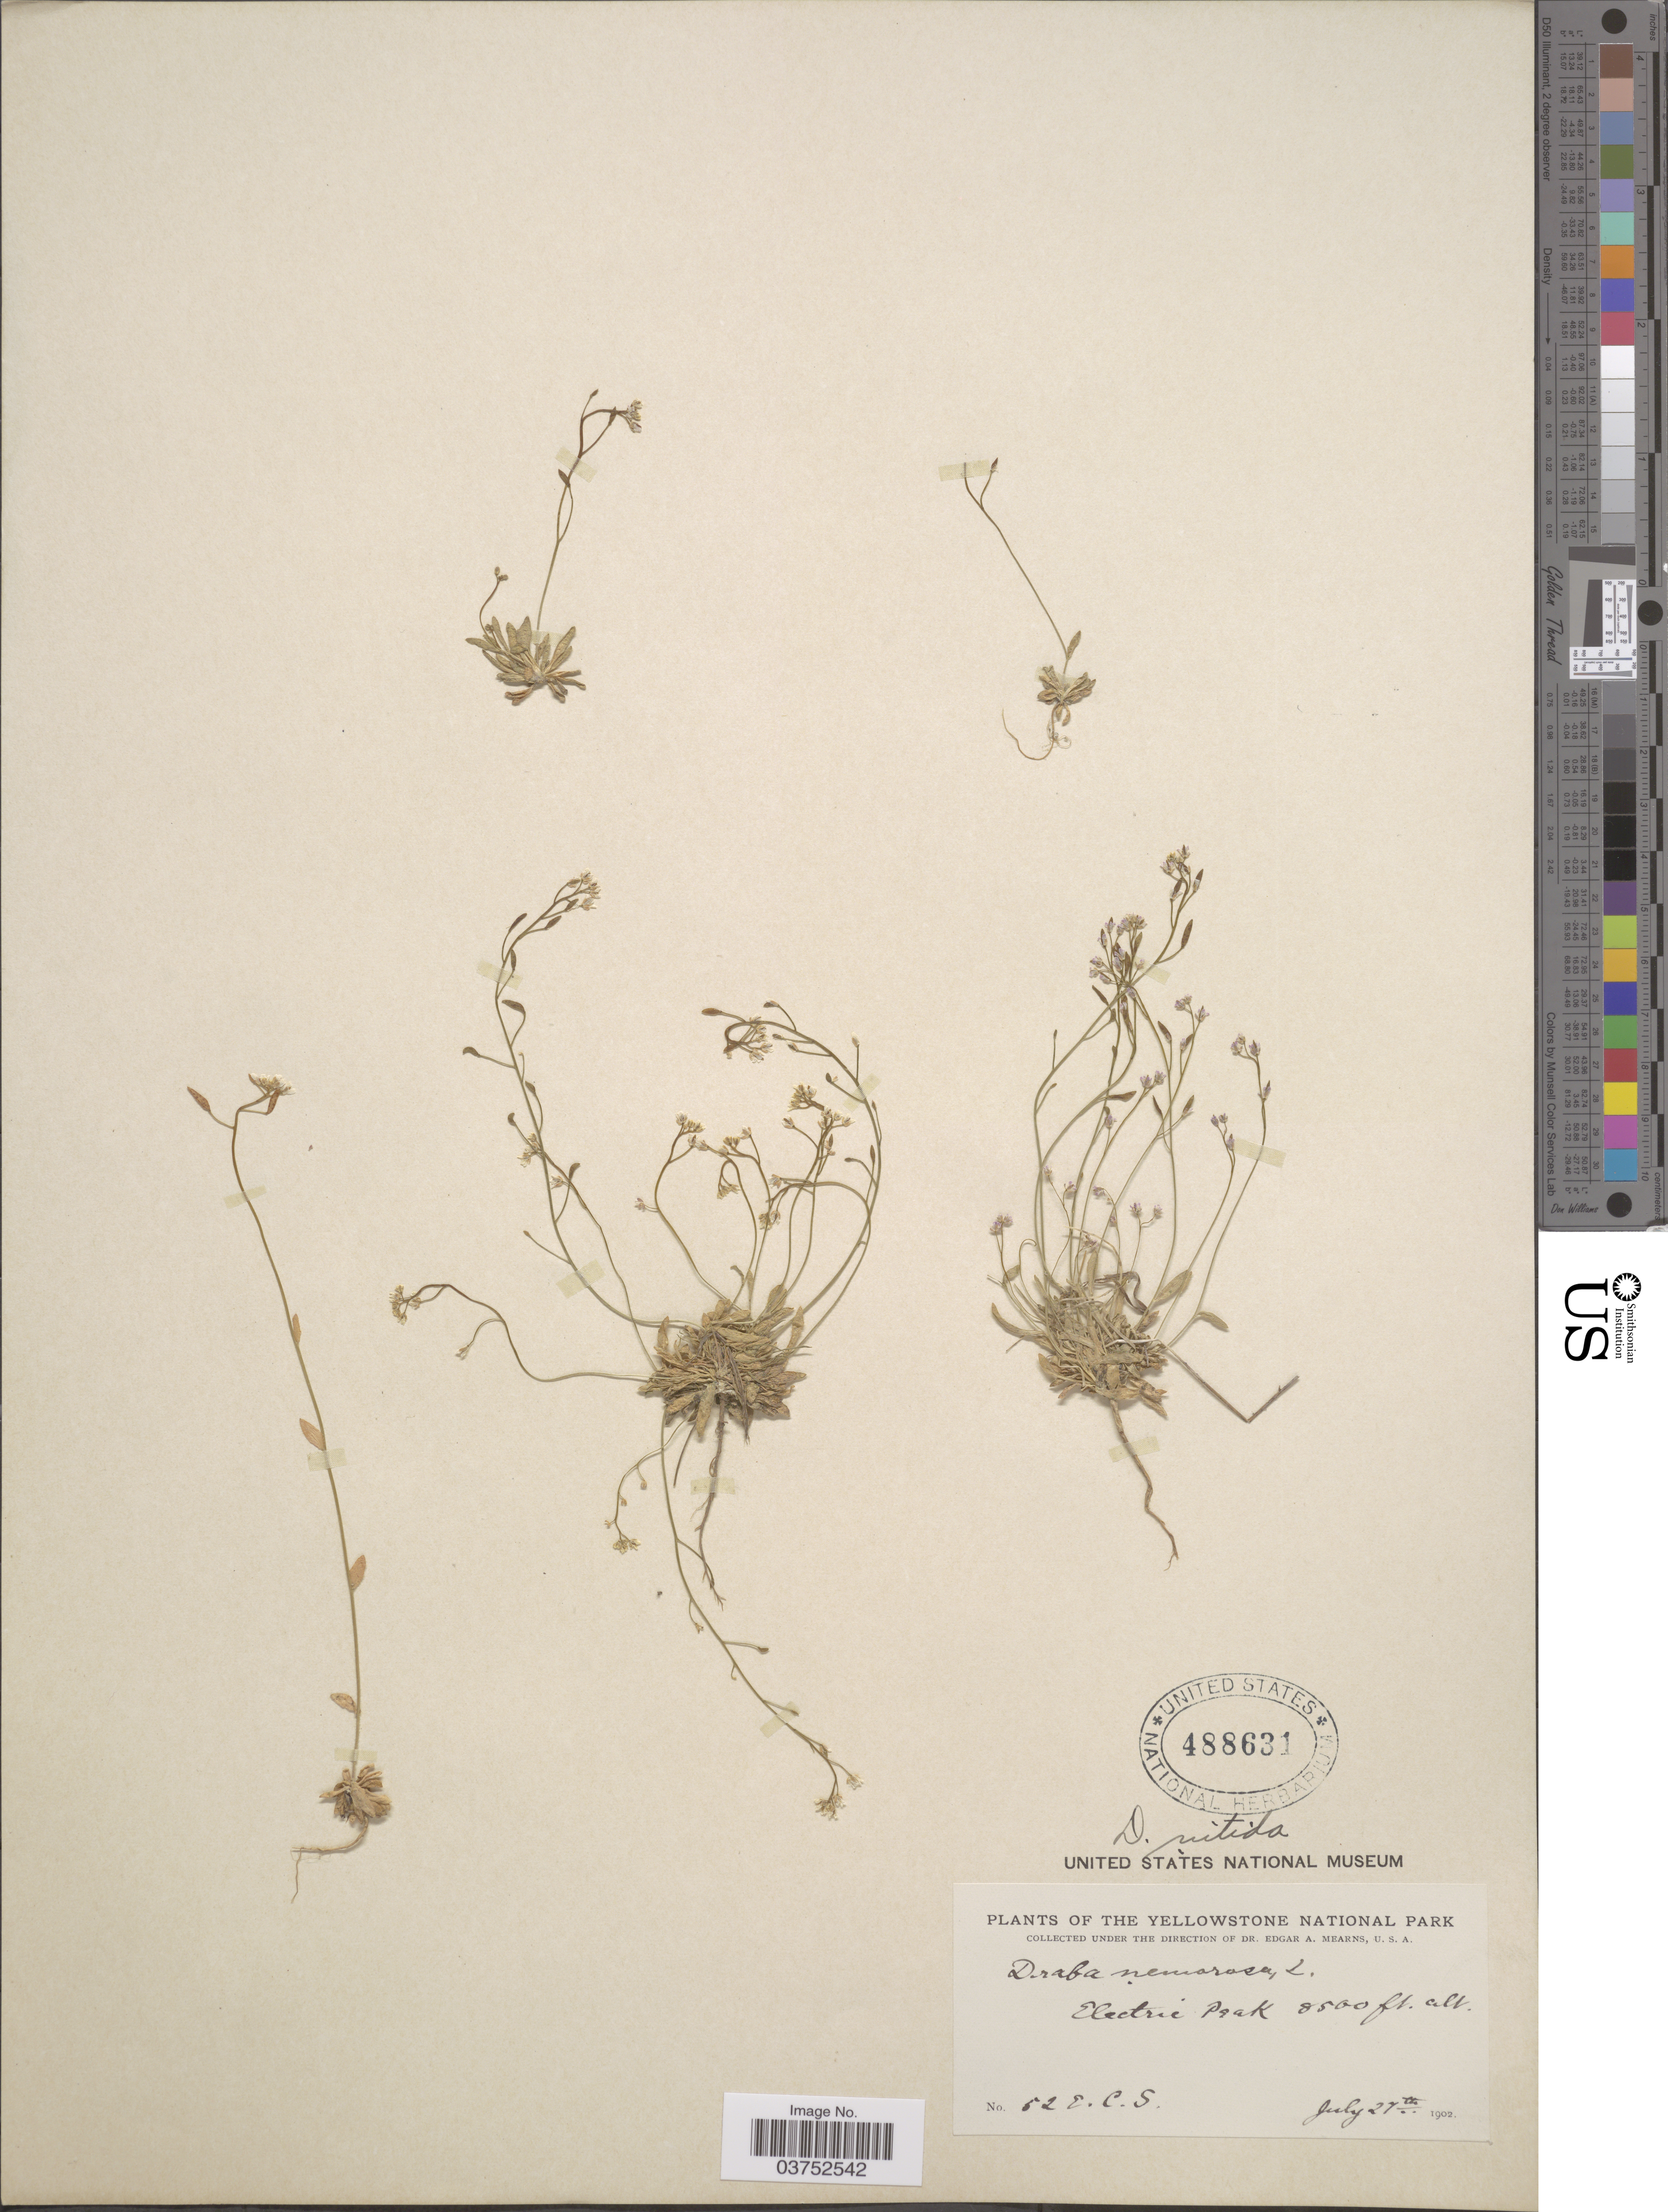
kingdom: Plantae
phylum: Tracheophyta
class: Magnoliopsida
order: Brassicales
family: Brassicaceae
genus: Draba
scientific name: Draba stenoloba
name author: Ledeb.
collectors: E. C. Smith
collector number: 52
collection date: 1902-07-27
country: United States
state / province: Montana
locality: The Yellowstone National Park. Electric Peak.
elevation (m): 2591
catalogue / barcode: US 488631